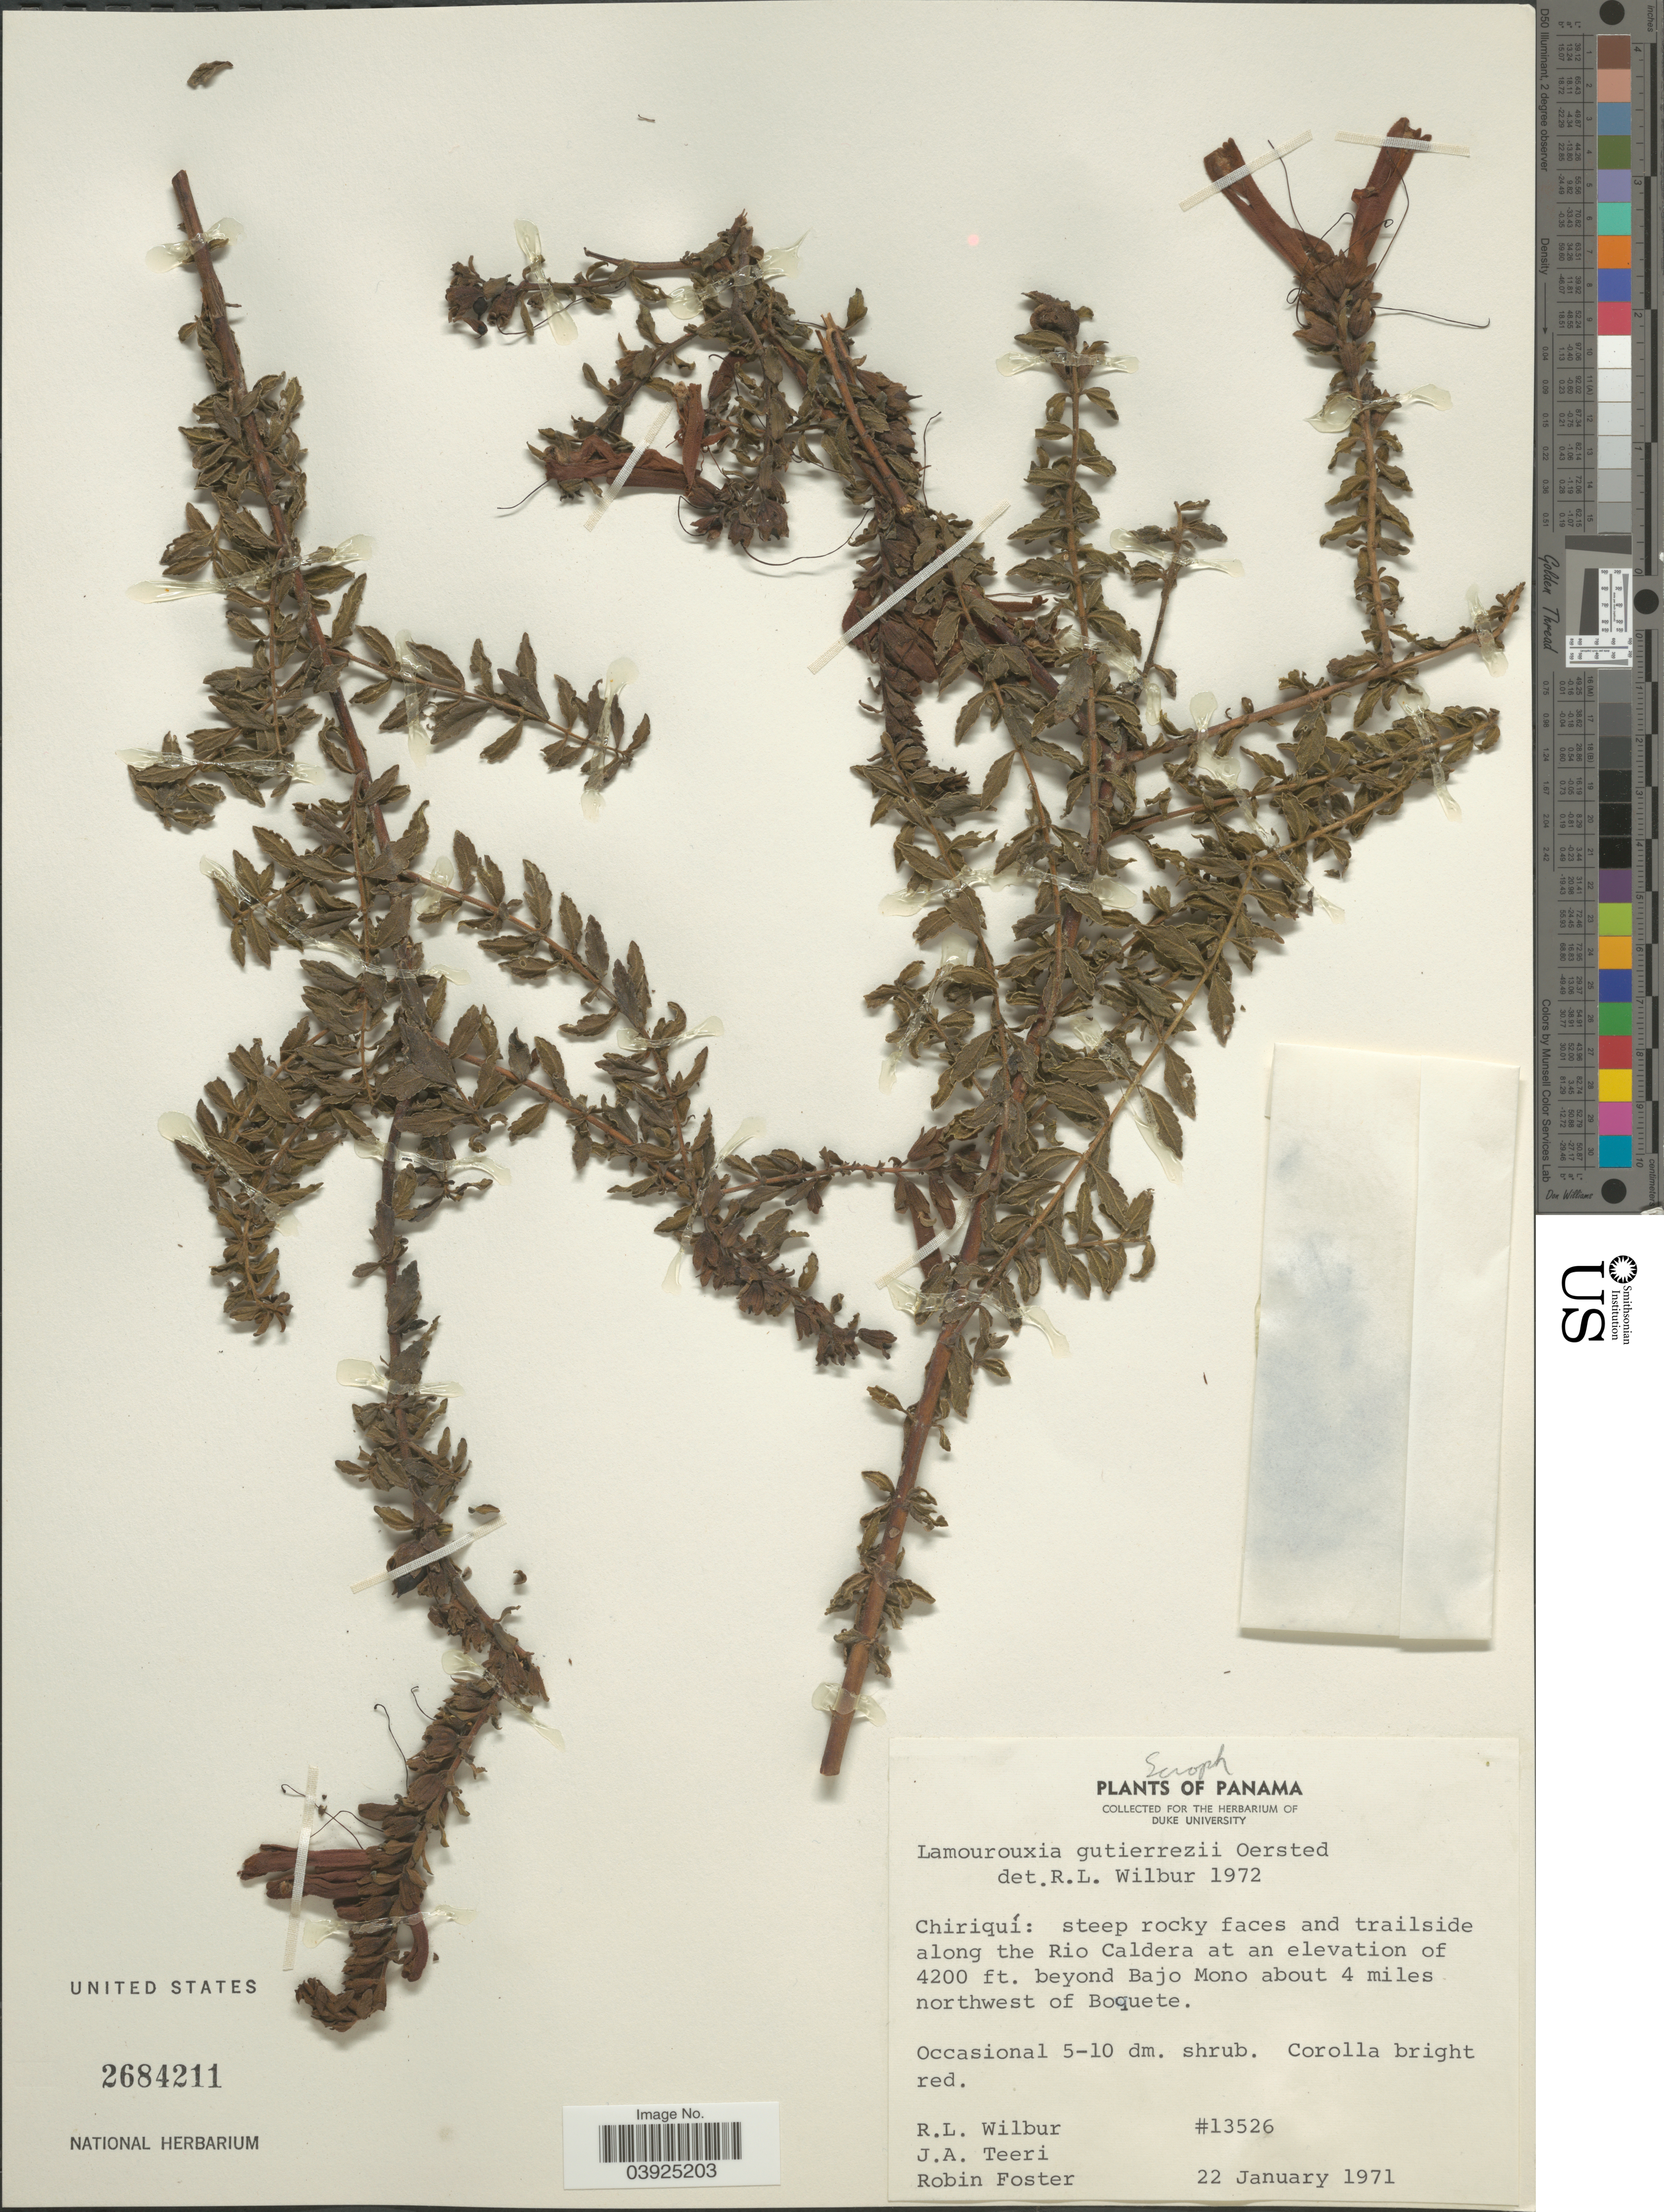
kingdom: Plantae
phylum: Tracheophyta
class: Magnoliopsida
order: Lamiales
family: Orobanchaceae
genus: Lamourouxia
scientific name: Lamourouxia gutierrezii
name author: Oerst.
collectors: R. L. Wilbur, J. Teeri & R. B. Foster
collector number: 13526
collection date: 1971-01-22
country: Panama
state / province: Chiriqui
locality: Steep rocky faces and trailside along the Rio Caldera beyond Bajo Mono about 4 miles northwest of Boquete.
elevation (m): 1280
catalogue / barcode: US 2684211